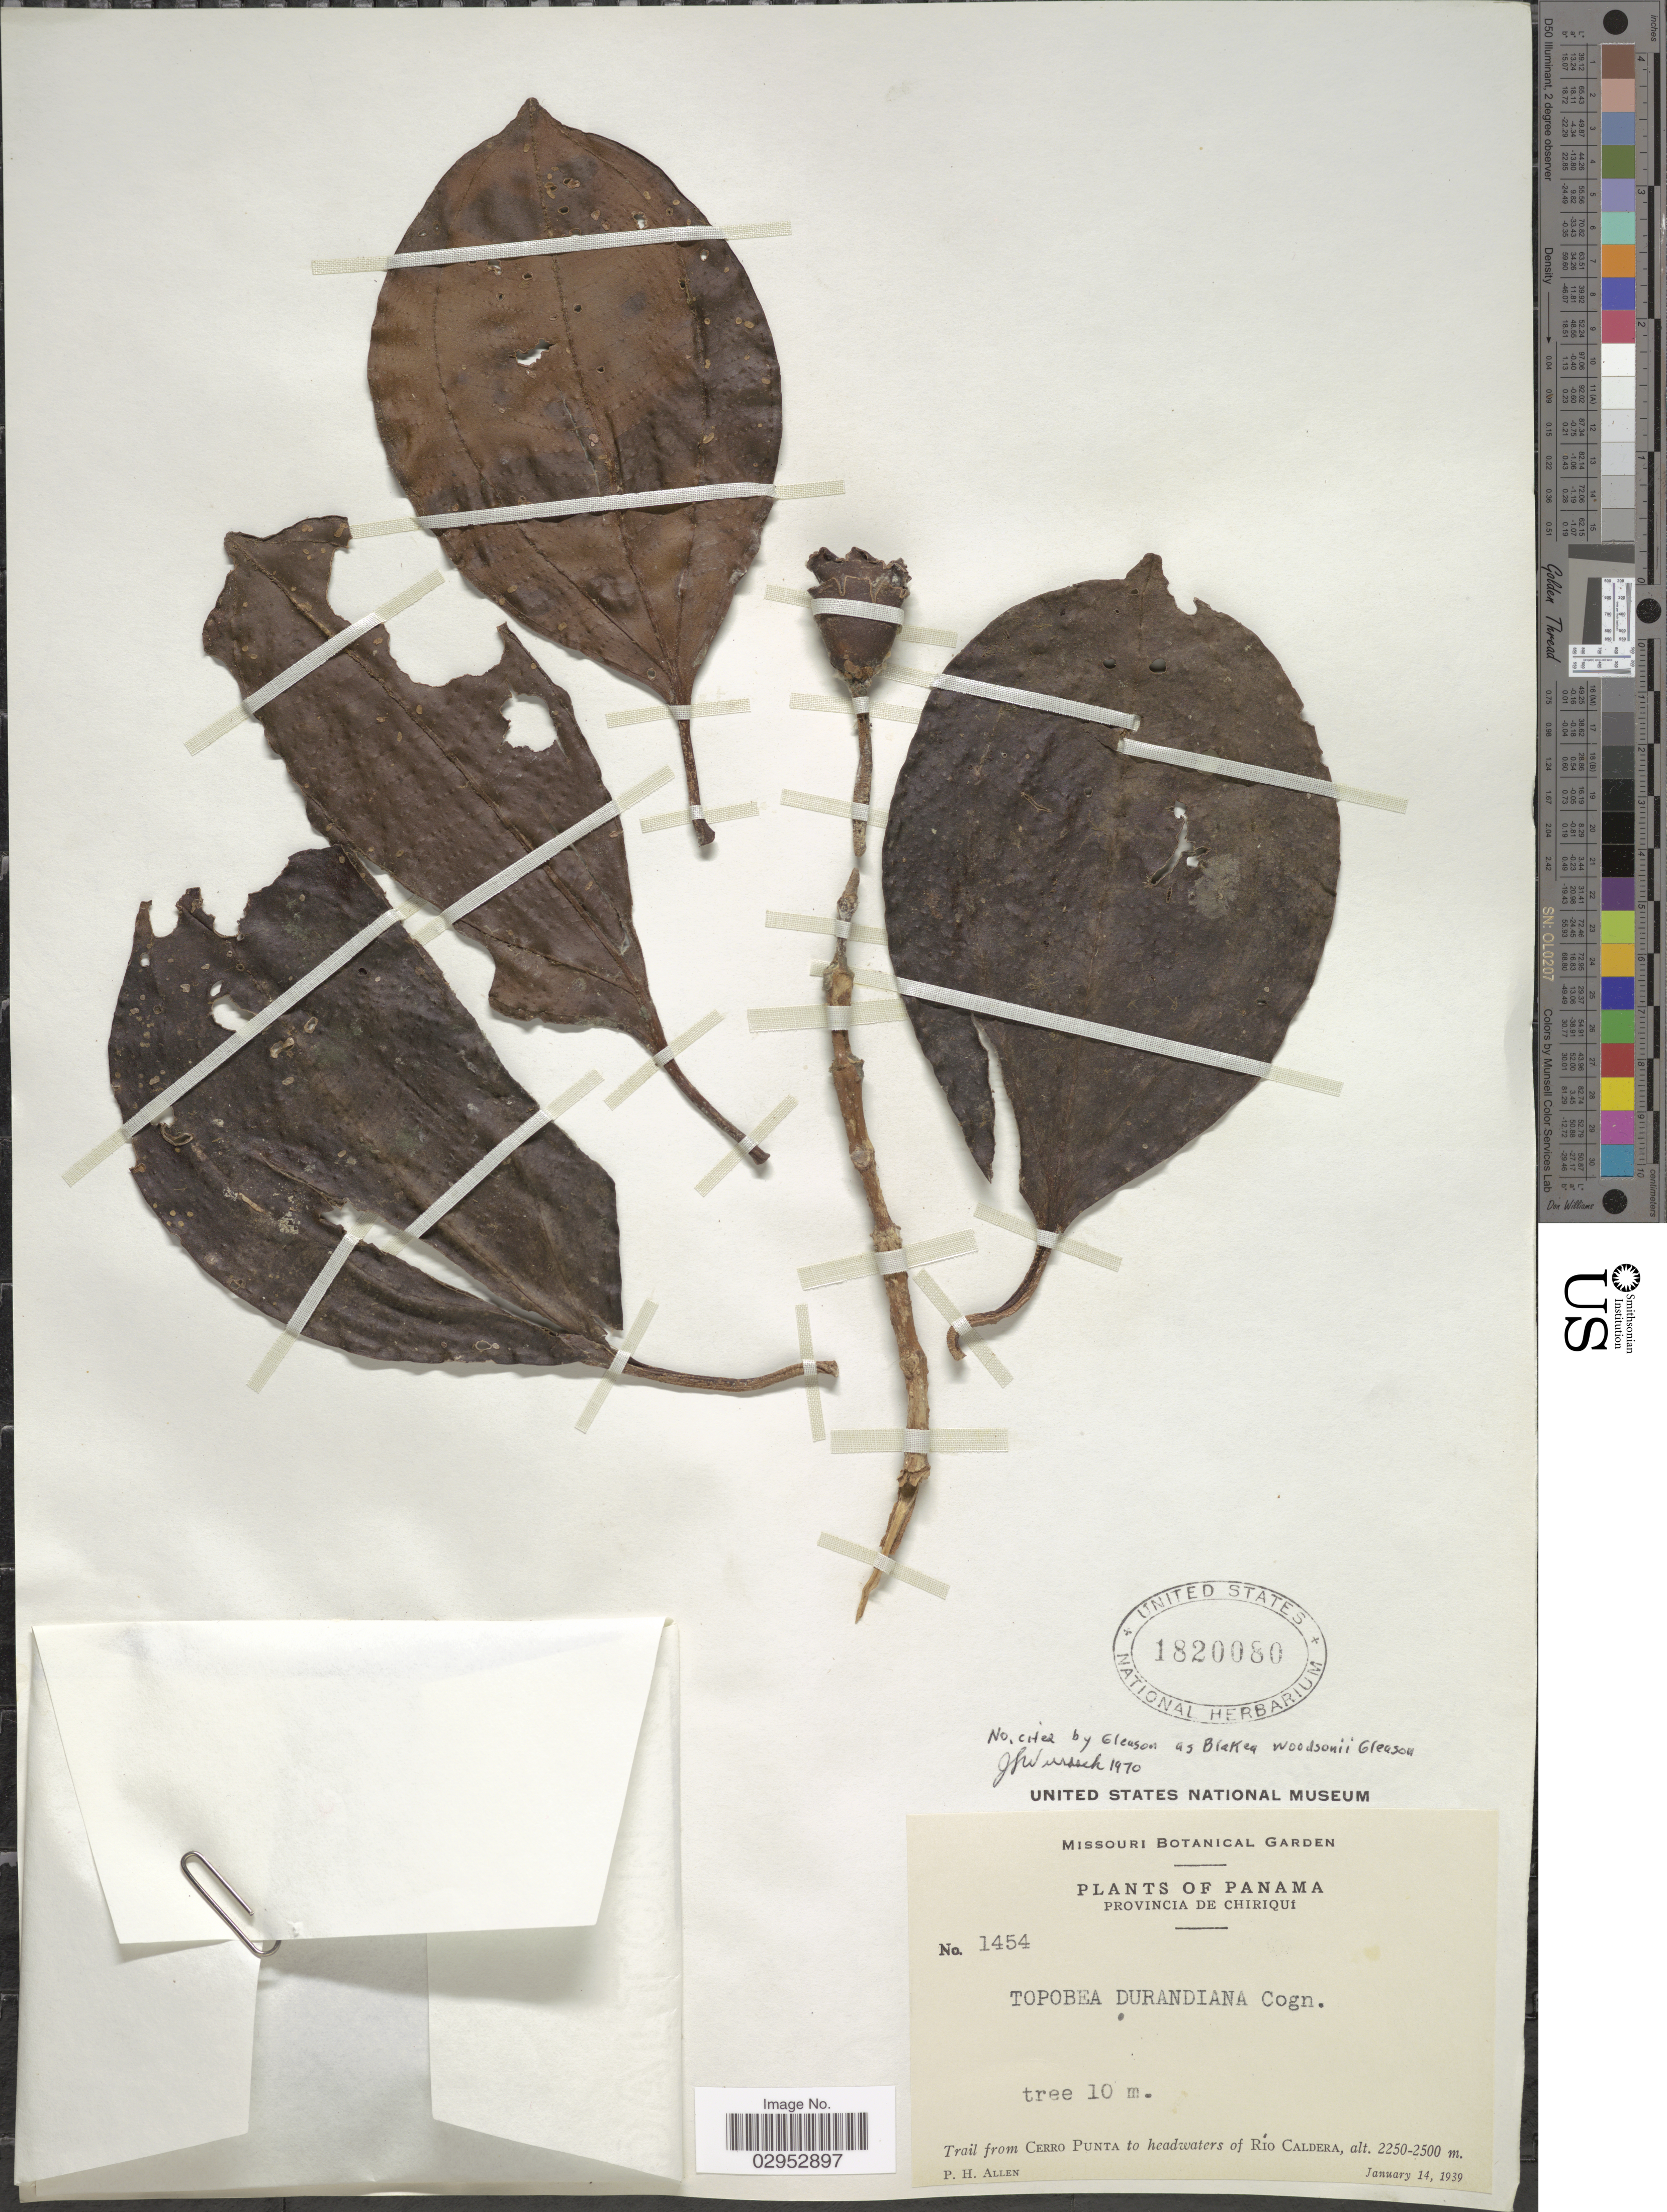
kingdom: Plantae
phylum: Tracheophyta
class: Magnoliopsida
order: Myrtales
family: Melastomataceae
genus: Blakea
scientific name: Blakea woodsonii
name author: Gleason in Woodson & Seibert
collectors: P. H. Allen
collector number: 1454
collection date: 1939-01-14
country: Panama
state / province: Chiriqui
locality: Trail from Cerro Punta to headwaters of Río Caldera.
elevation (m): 2250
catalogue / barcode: US 1820080